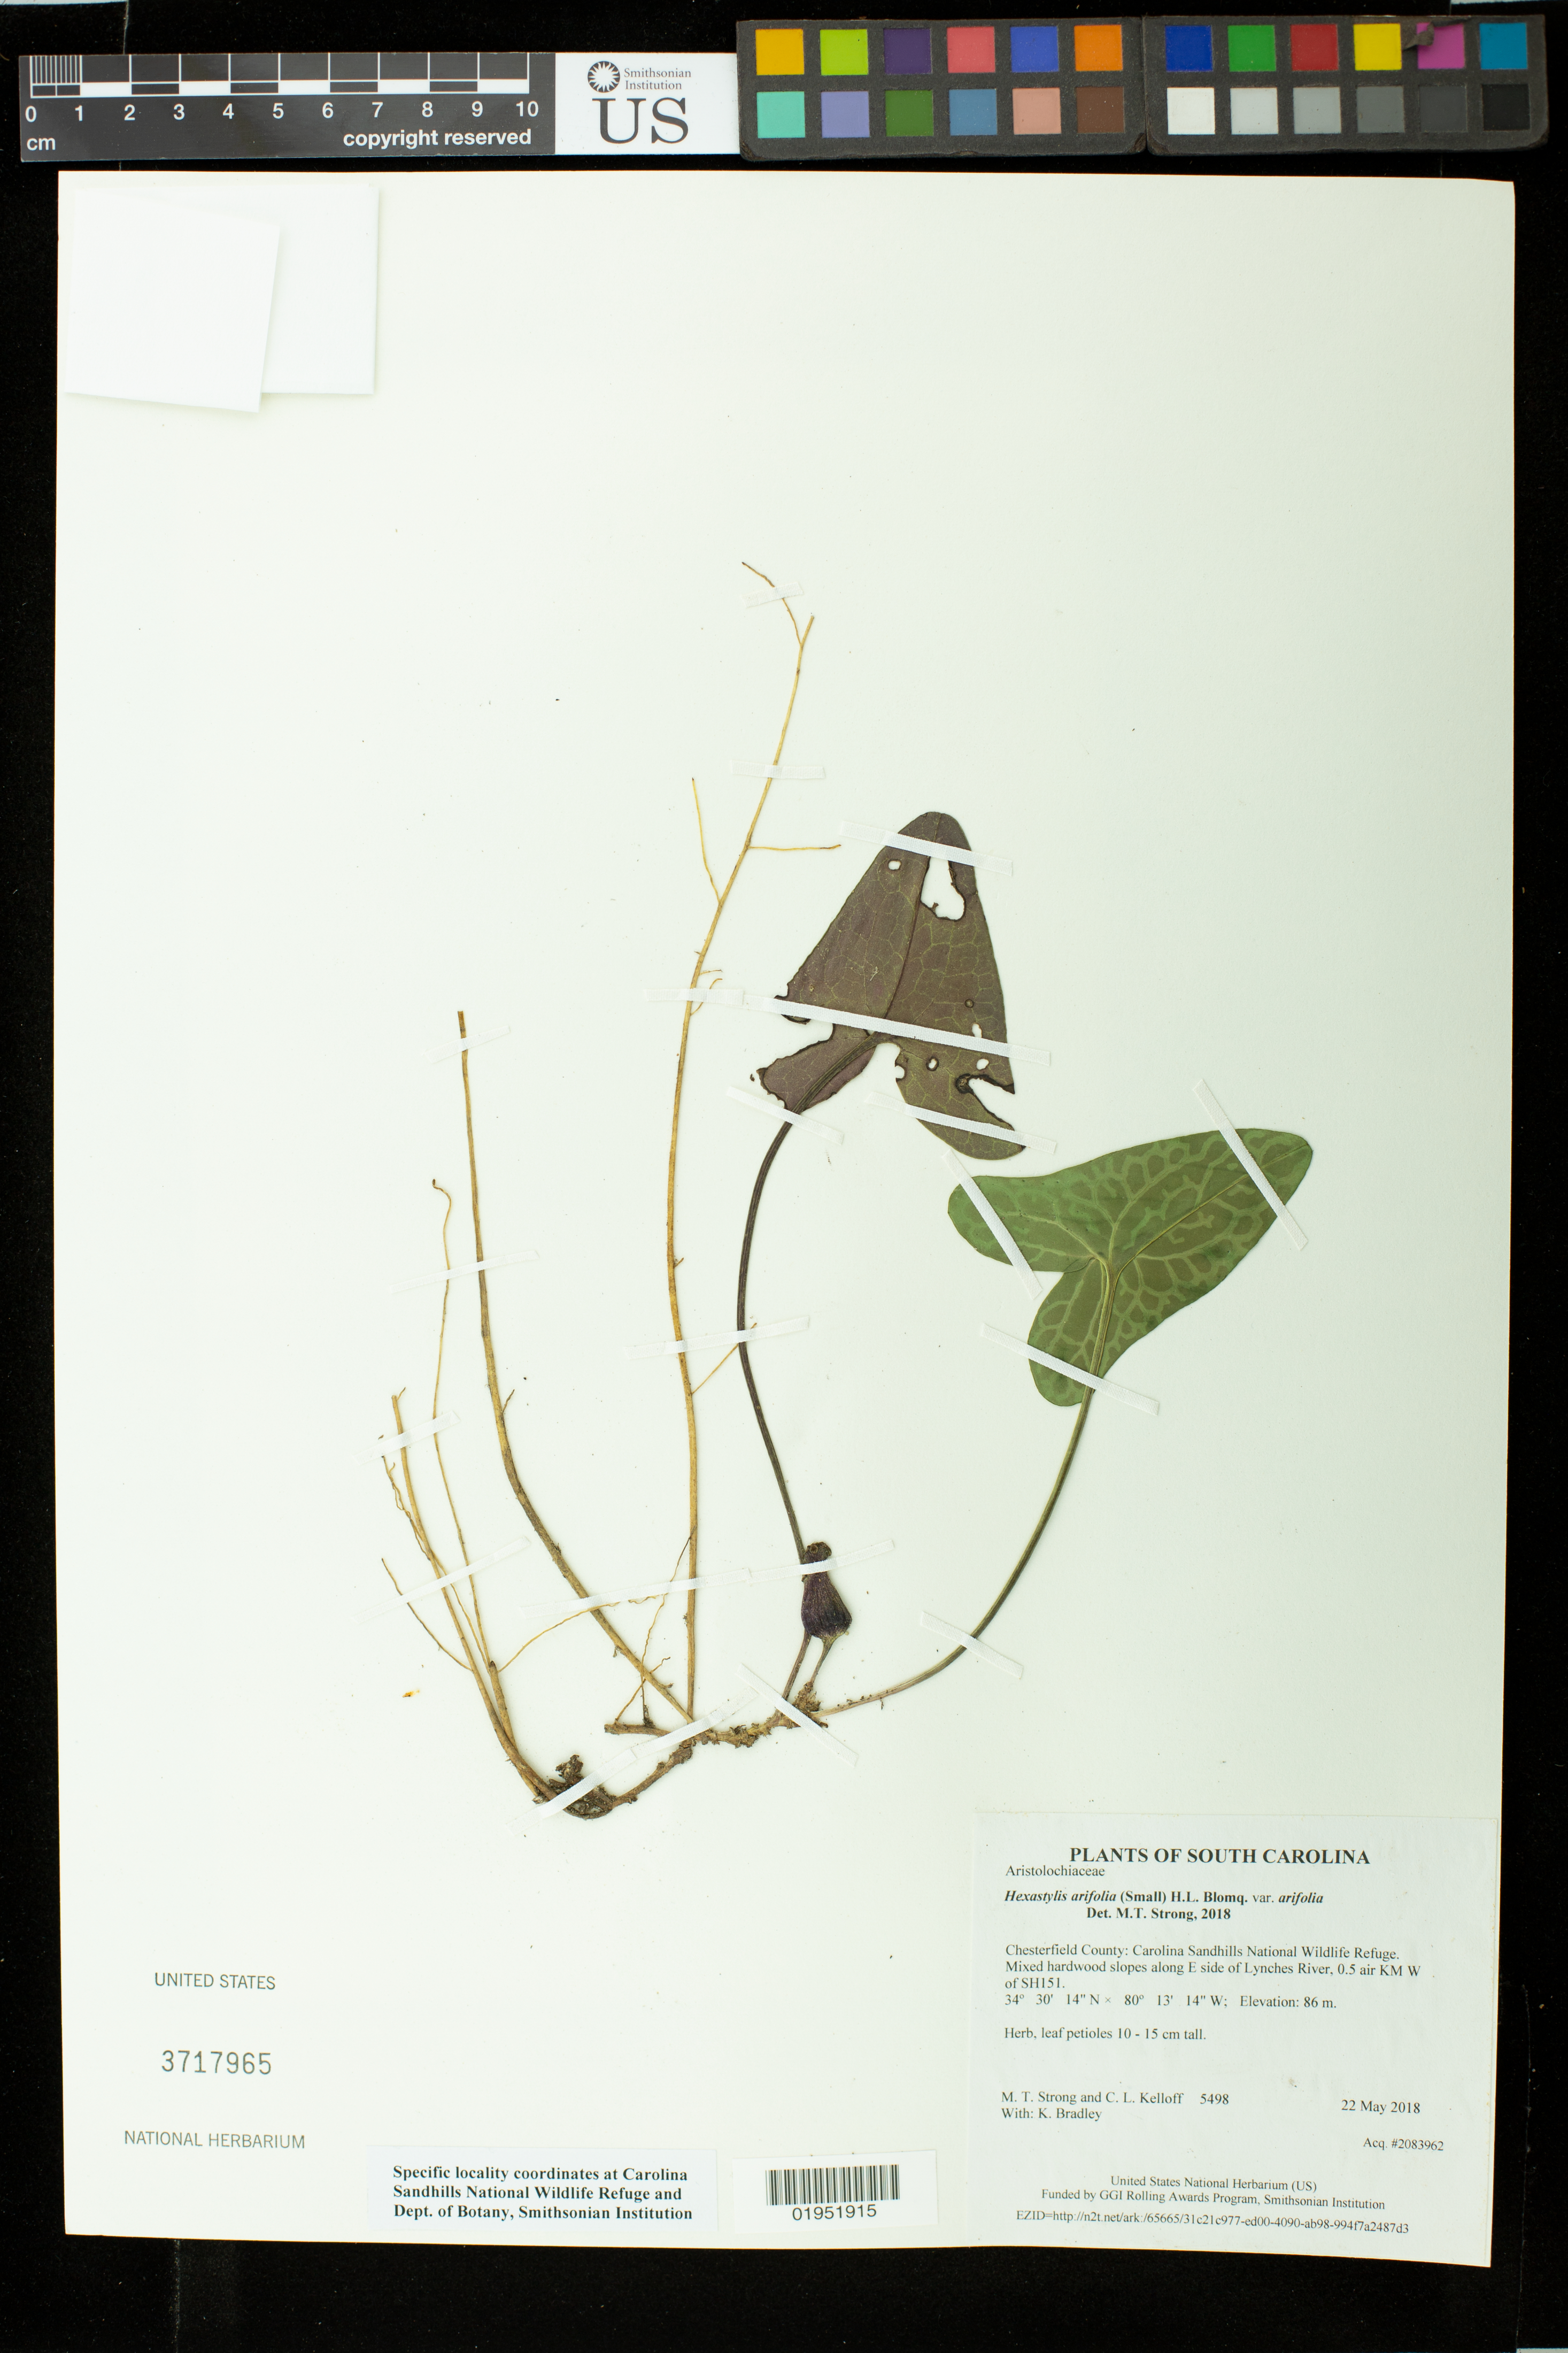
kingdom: Plantae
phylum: Tracheophyta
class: Magnoliopsida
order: Piperales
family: Aristolochiaceae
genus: Hexastylis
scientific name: Hexastylis arifolia var. arifolia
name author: (Michx.) Small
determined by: Strong, Mark T., (BOT), Smithsonian Institution - National Museum of Natural History (UNITED STATES)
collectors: M. T. Strong, C. L. Kelloff & K. Bradley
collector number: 5498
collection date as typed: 22 May 2018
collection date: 2018-05-22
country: United States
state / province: South Carolina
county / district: Chesterfield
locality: Carolina Sandhills National Wildlife Refuge. Mixed hardwood slopes along E side of Lynches River, 0.5 air KM W of SH151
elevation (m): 86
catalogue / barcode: US 3717965